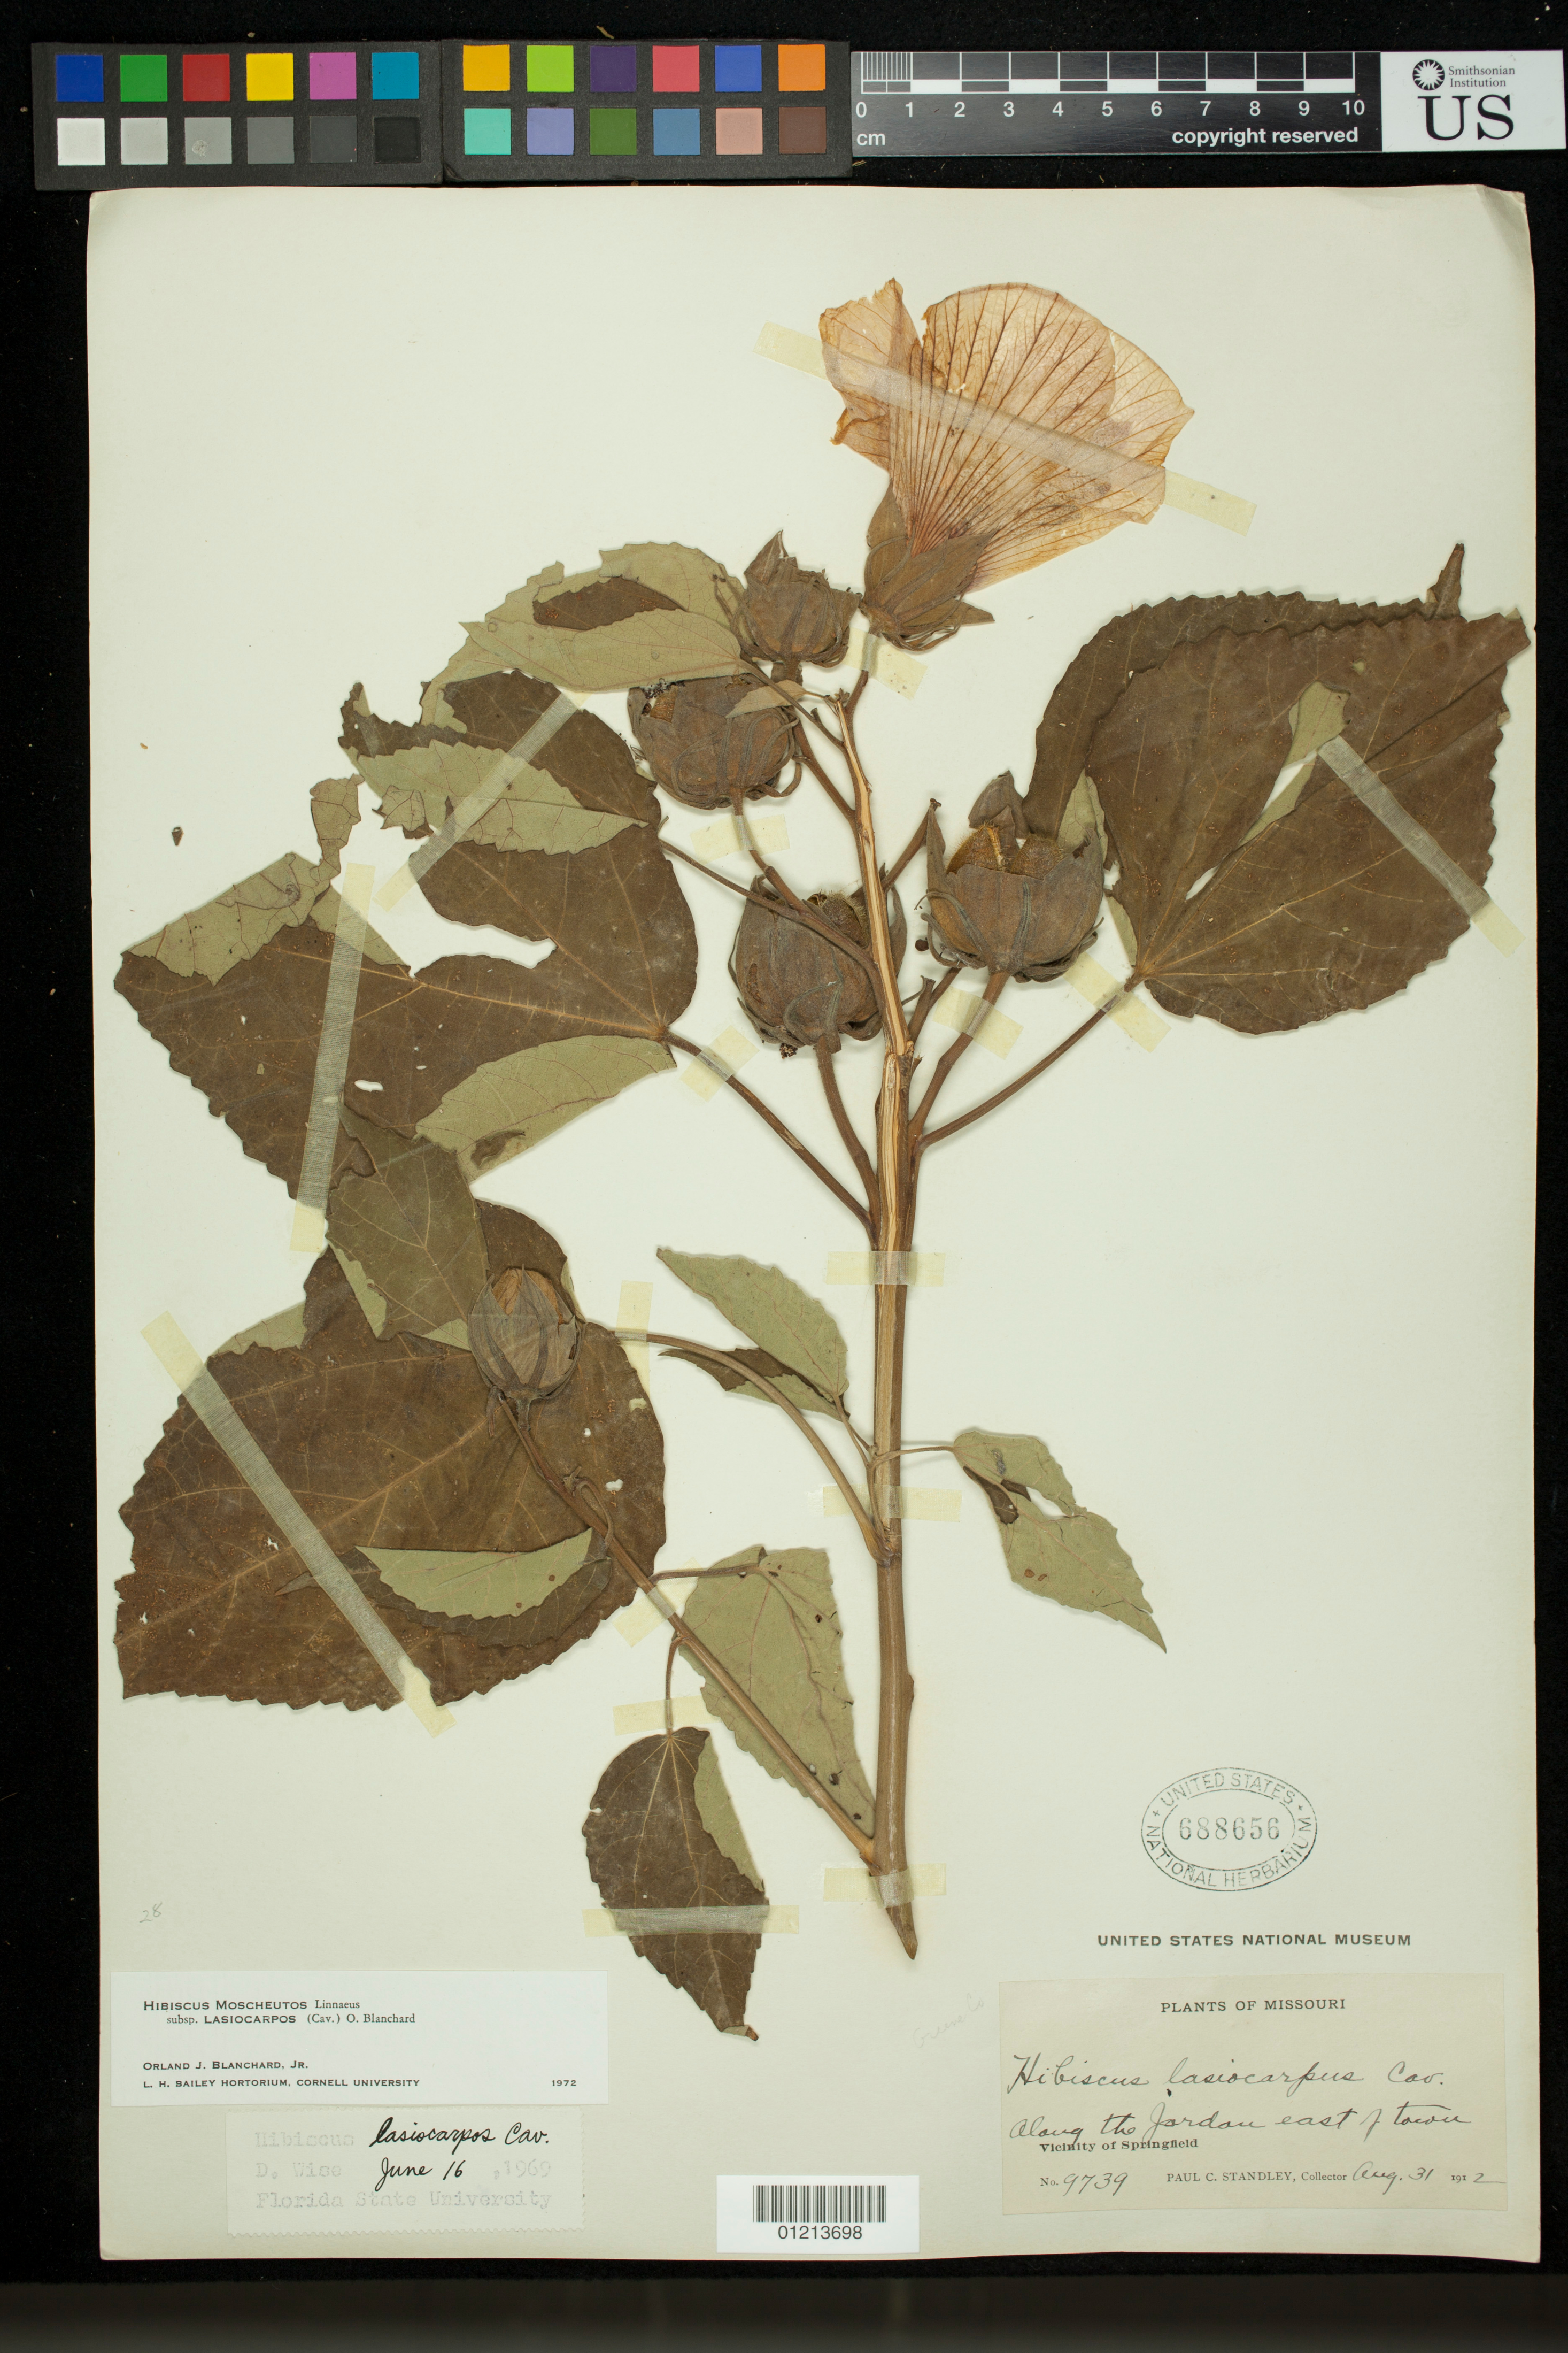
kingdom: Plantae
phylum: Tracheophyta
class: Magnoliopsida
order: Malvales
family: Malvaceae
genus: Hibiscus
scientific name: Hibiscus moscheutos subsp. lasiocarpos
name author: (Cav.) O.J. Blanch.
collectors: P. C. Standley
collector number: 9739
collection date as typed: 31 Aug 1912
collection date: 1912-08-31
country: United States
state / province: Missouri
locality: along the Jordan E of town. Vicinity of Springfield.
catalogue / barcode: US 688656